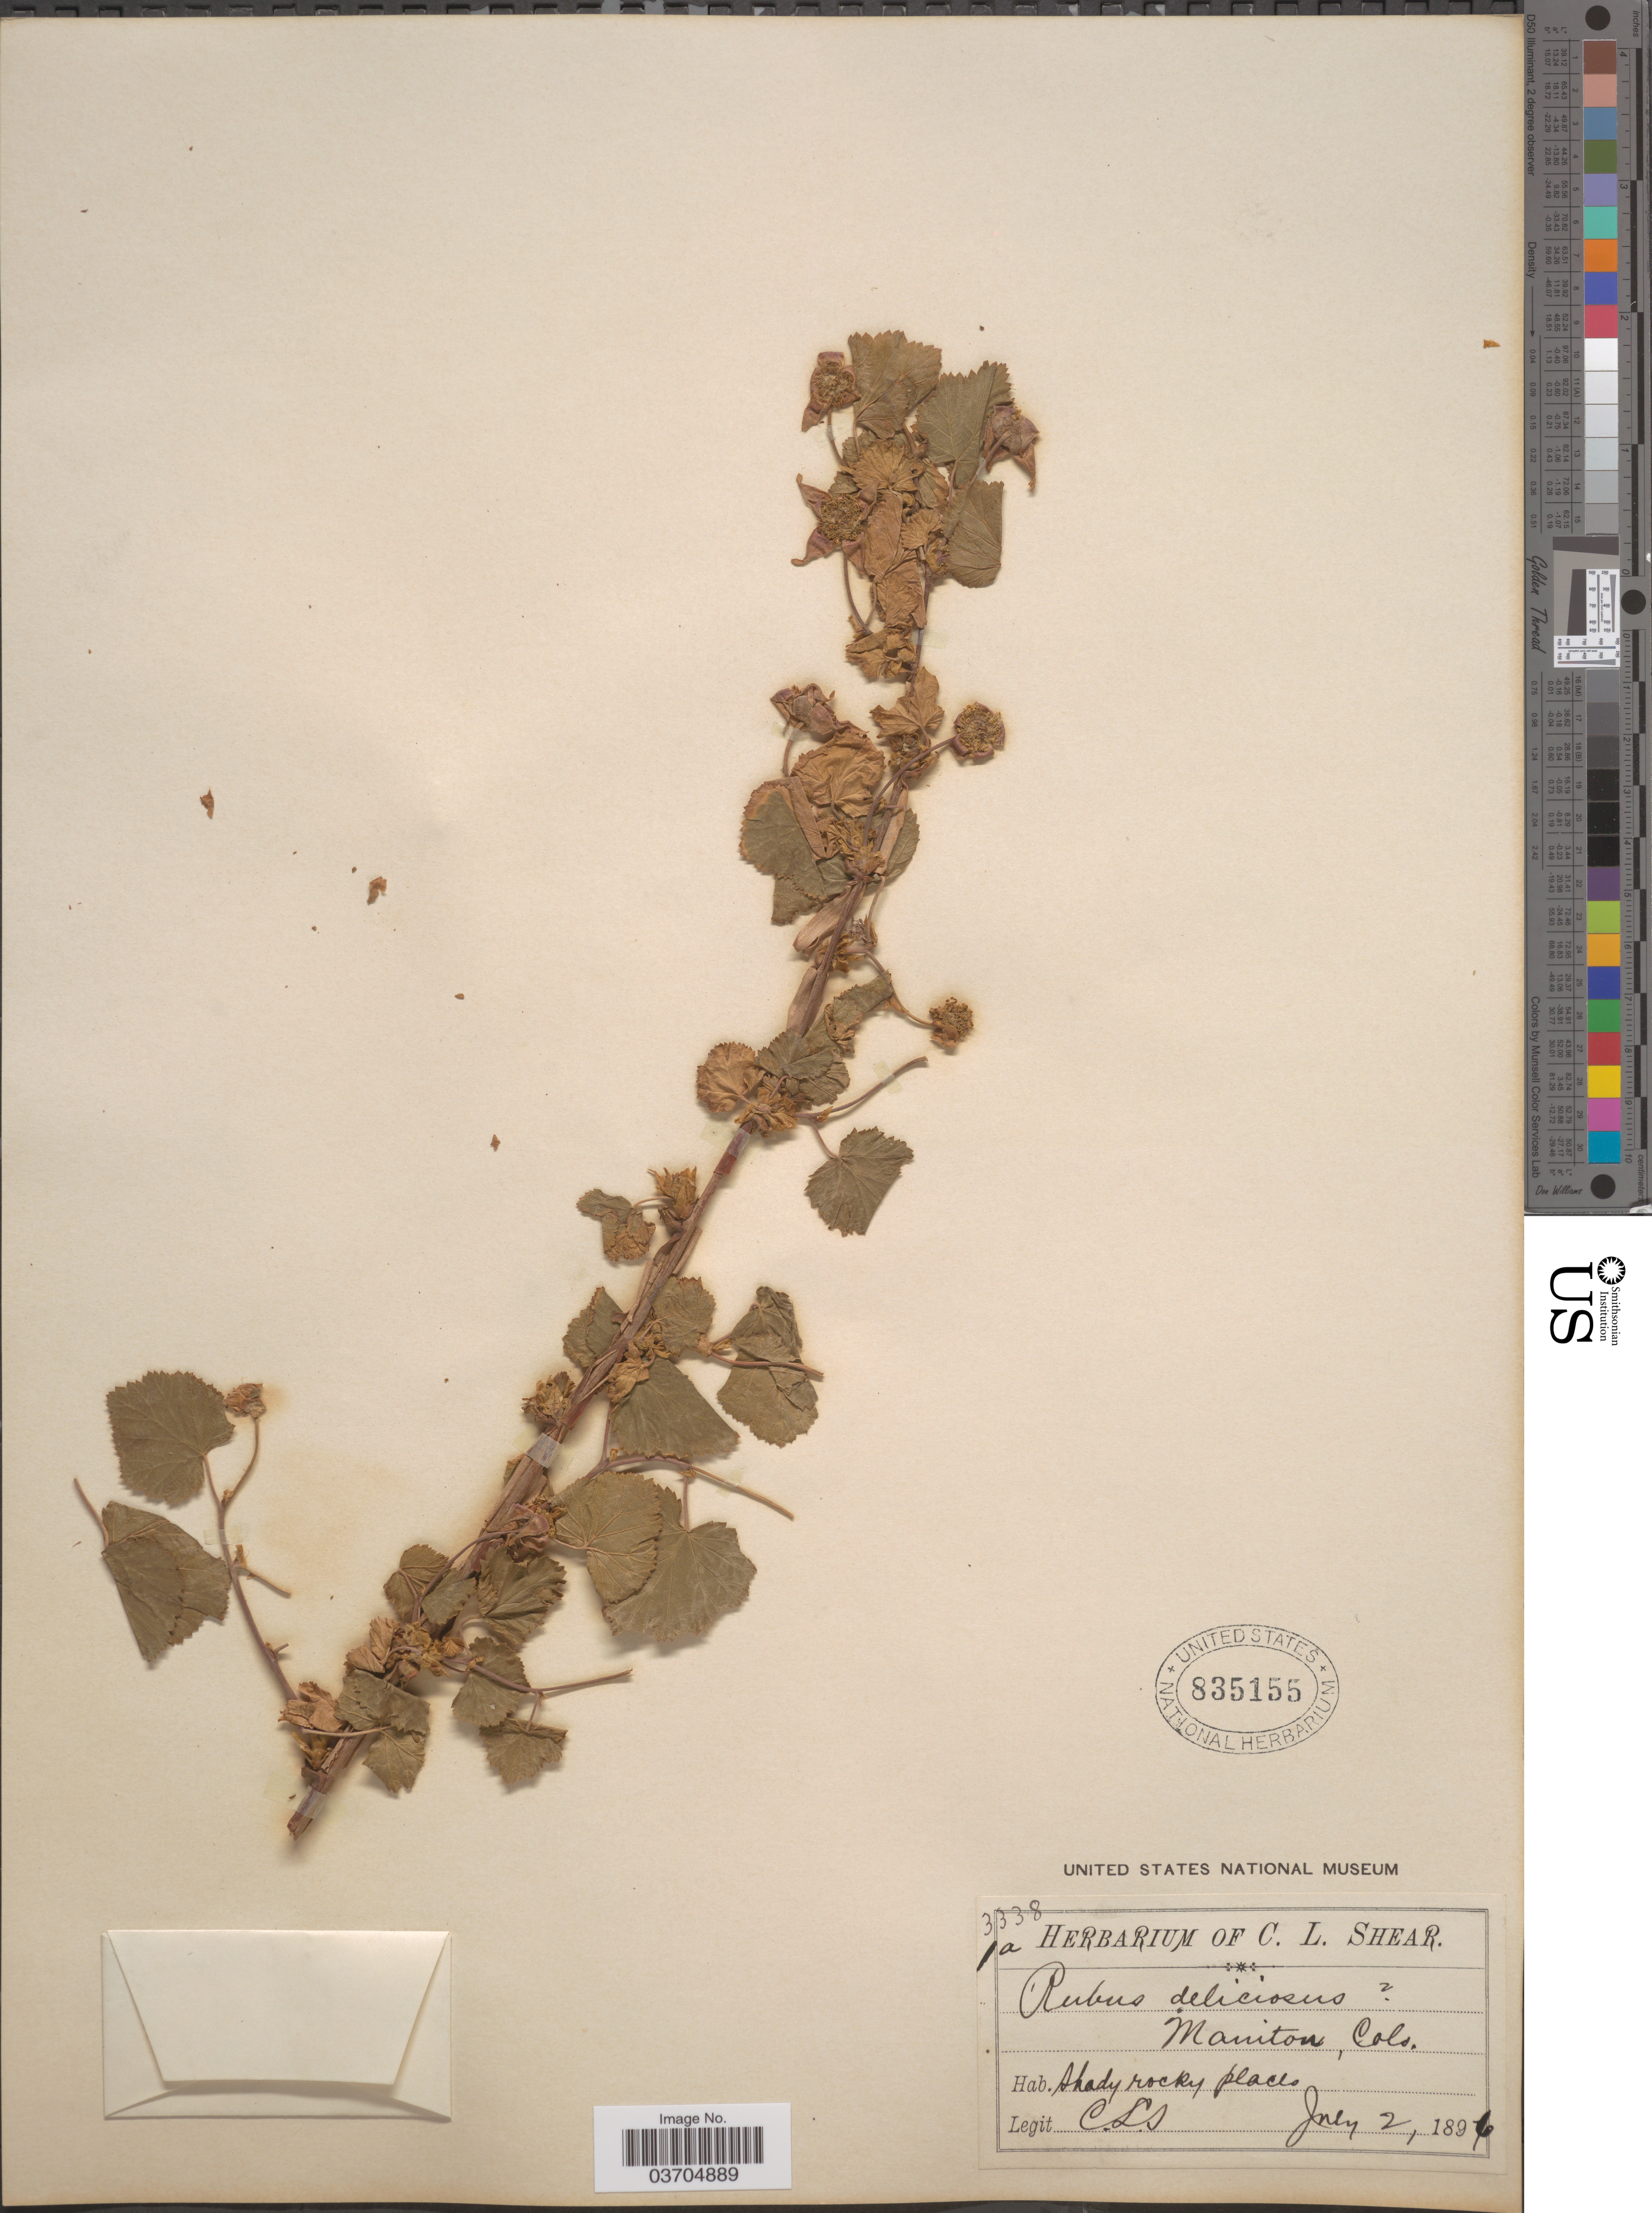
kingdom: Plantae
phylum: Tracheophyta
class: Magnoliopsida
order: Rosales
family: Rosaceae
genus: Rubus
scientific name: Rubus deliciosus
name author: Torr.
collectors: C. L. Shear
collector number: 3338/1a?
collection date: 1896-07-02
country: United States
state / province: Colorado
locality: Manitou.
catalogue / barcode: US 835155